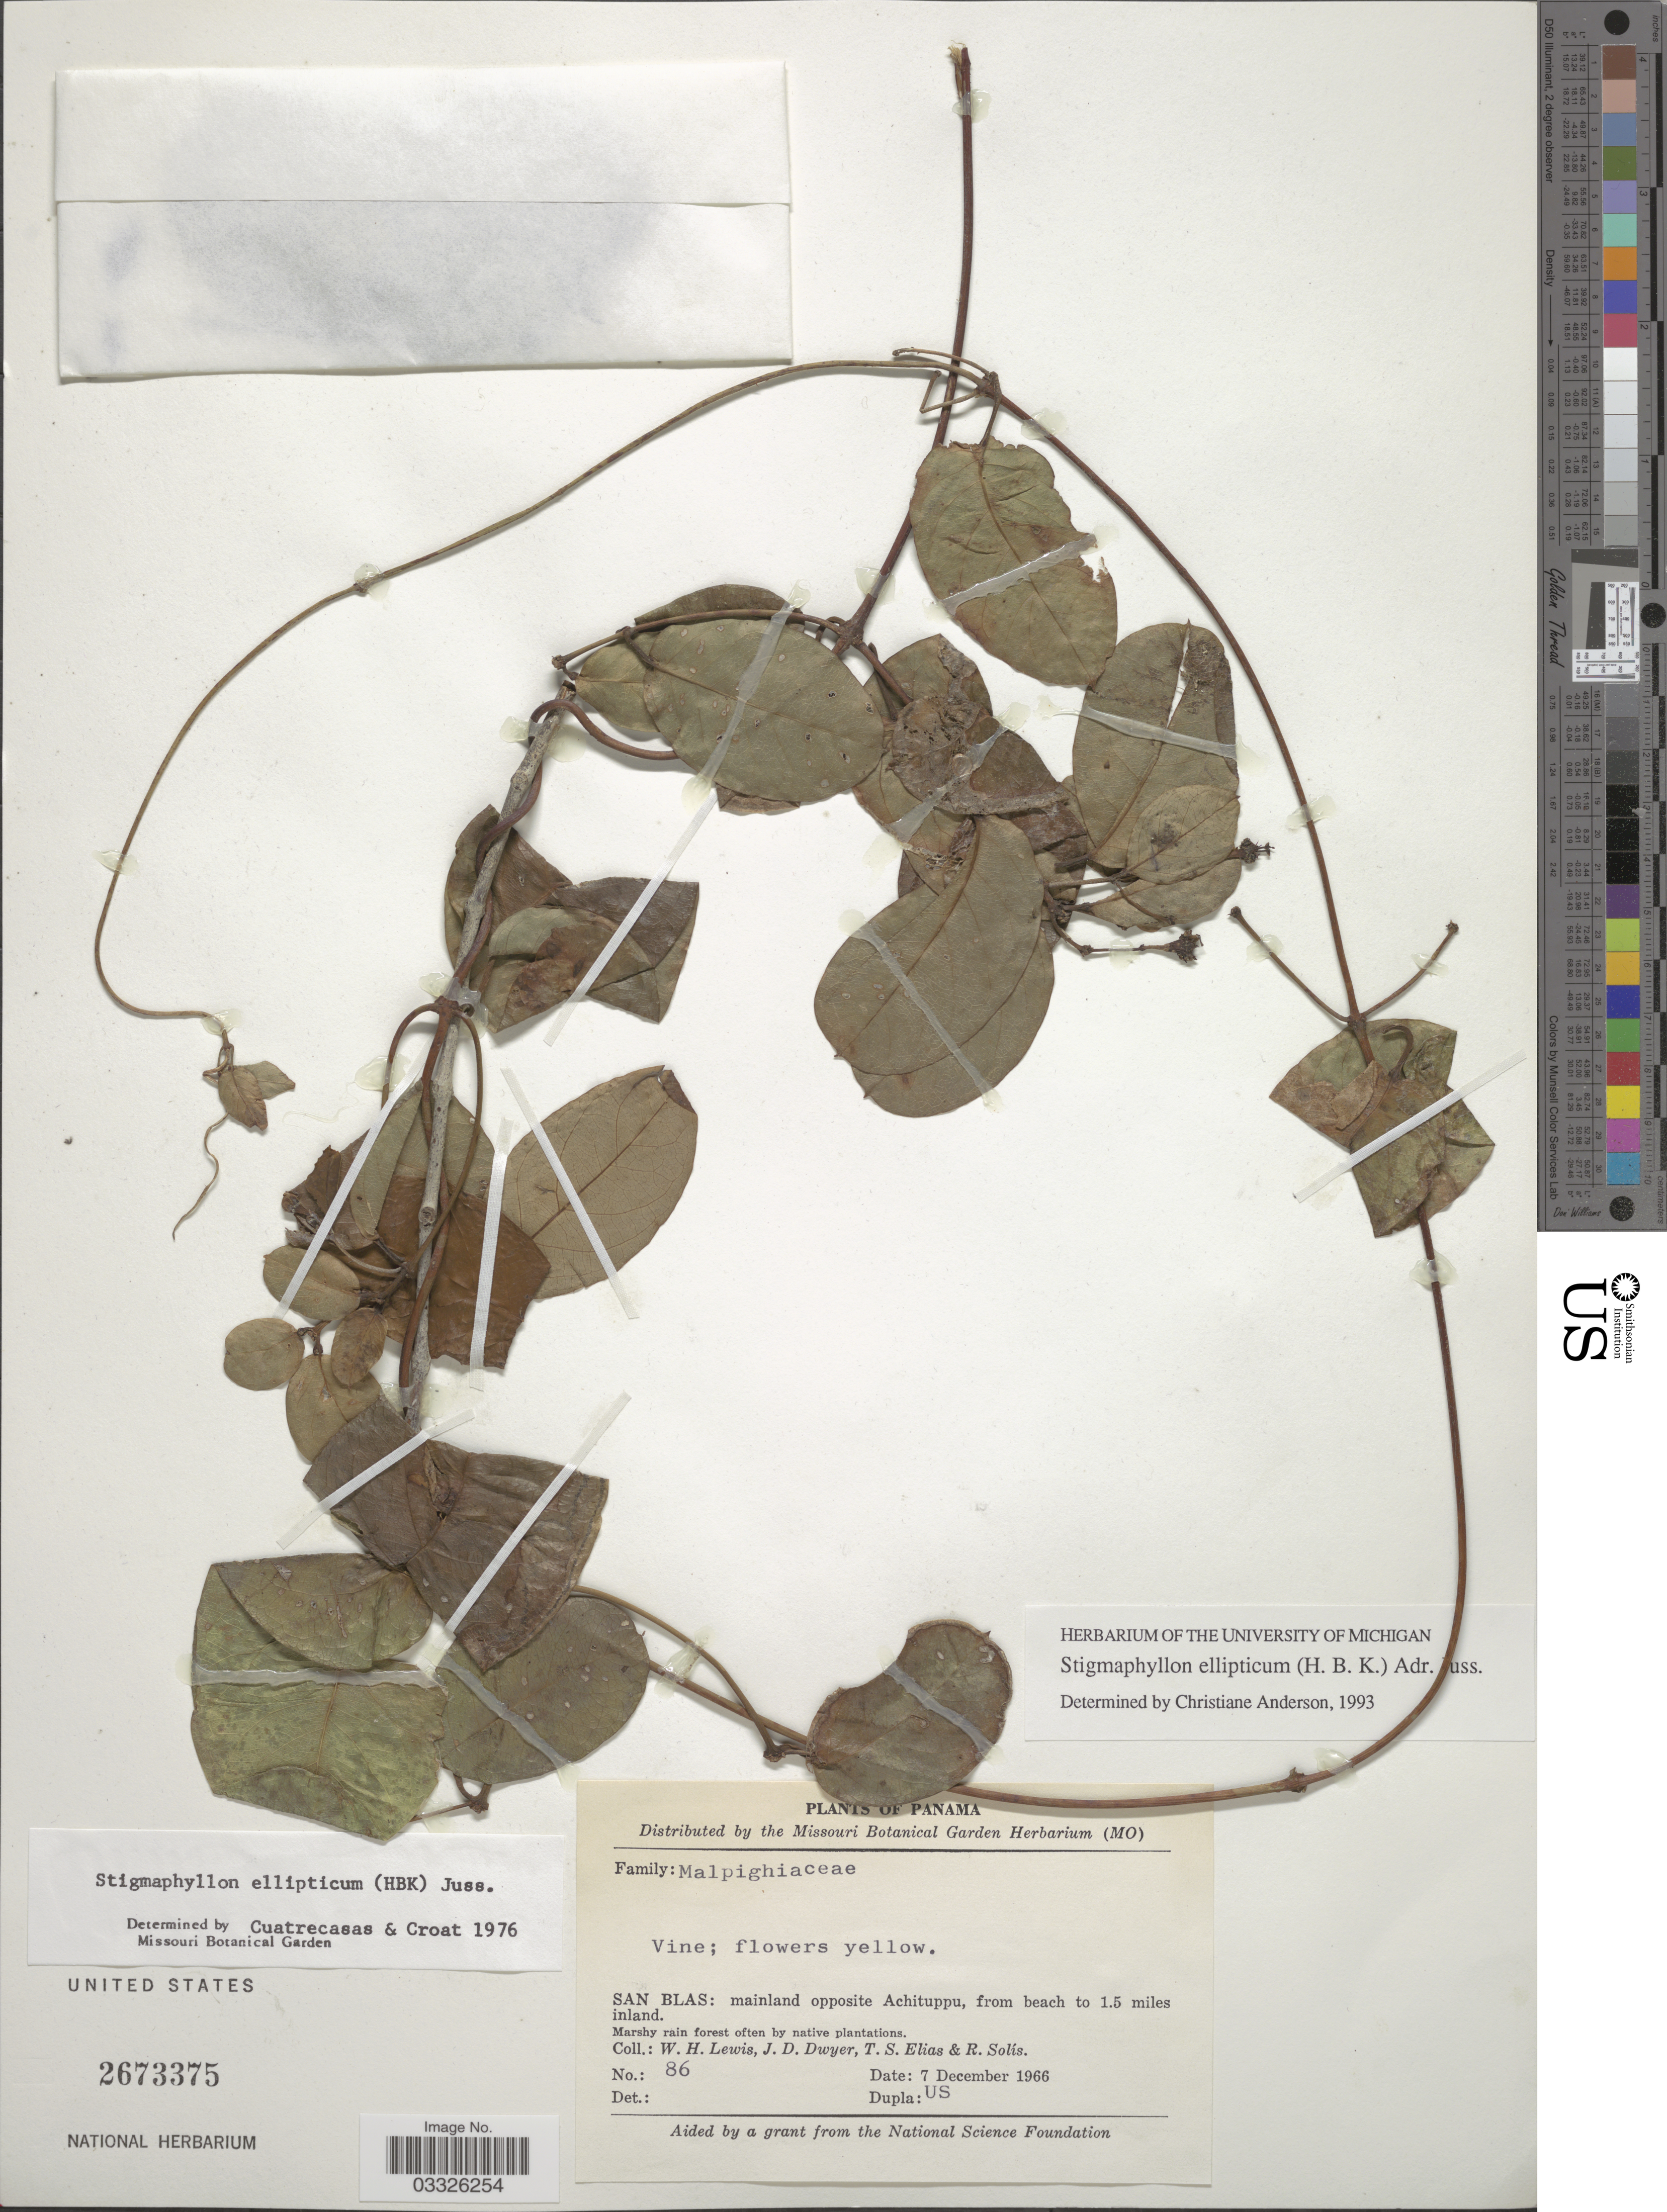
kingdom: Plantae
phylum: Tracheophyta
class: Magnoliopsida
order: Malpighiales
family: Malpighiaceae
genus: Stigmaphyllon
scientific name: Stigmaphyllon ellipticum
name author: (Kunth) A. Juss.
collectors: W. H. Lewis, J. D. Dwyer, T. S. Elias & R. Solis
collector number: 86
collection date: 1966-12-07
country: Panama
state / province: Kuna Yala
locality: San Blas: mainland opposite Achituppu, from beach to 1.5 miles inland.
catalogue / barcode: US 2673375